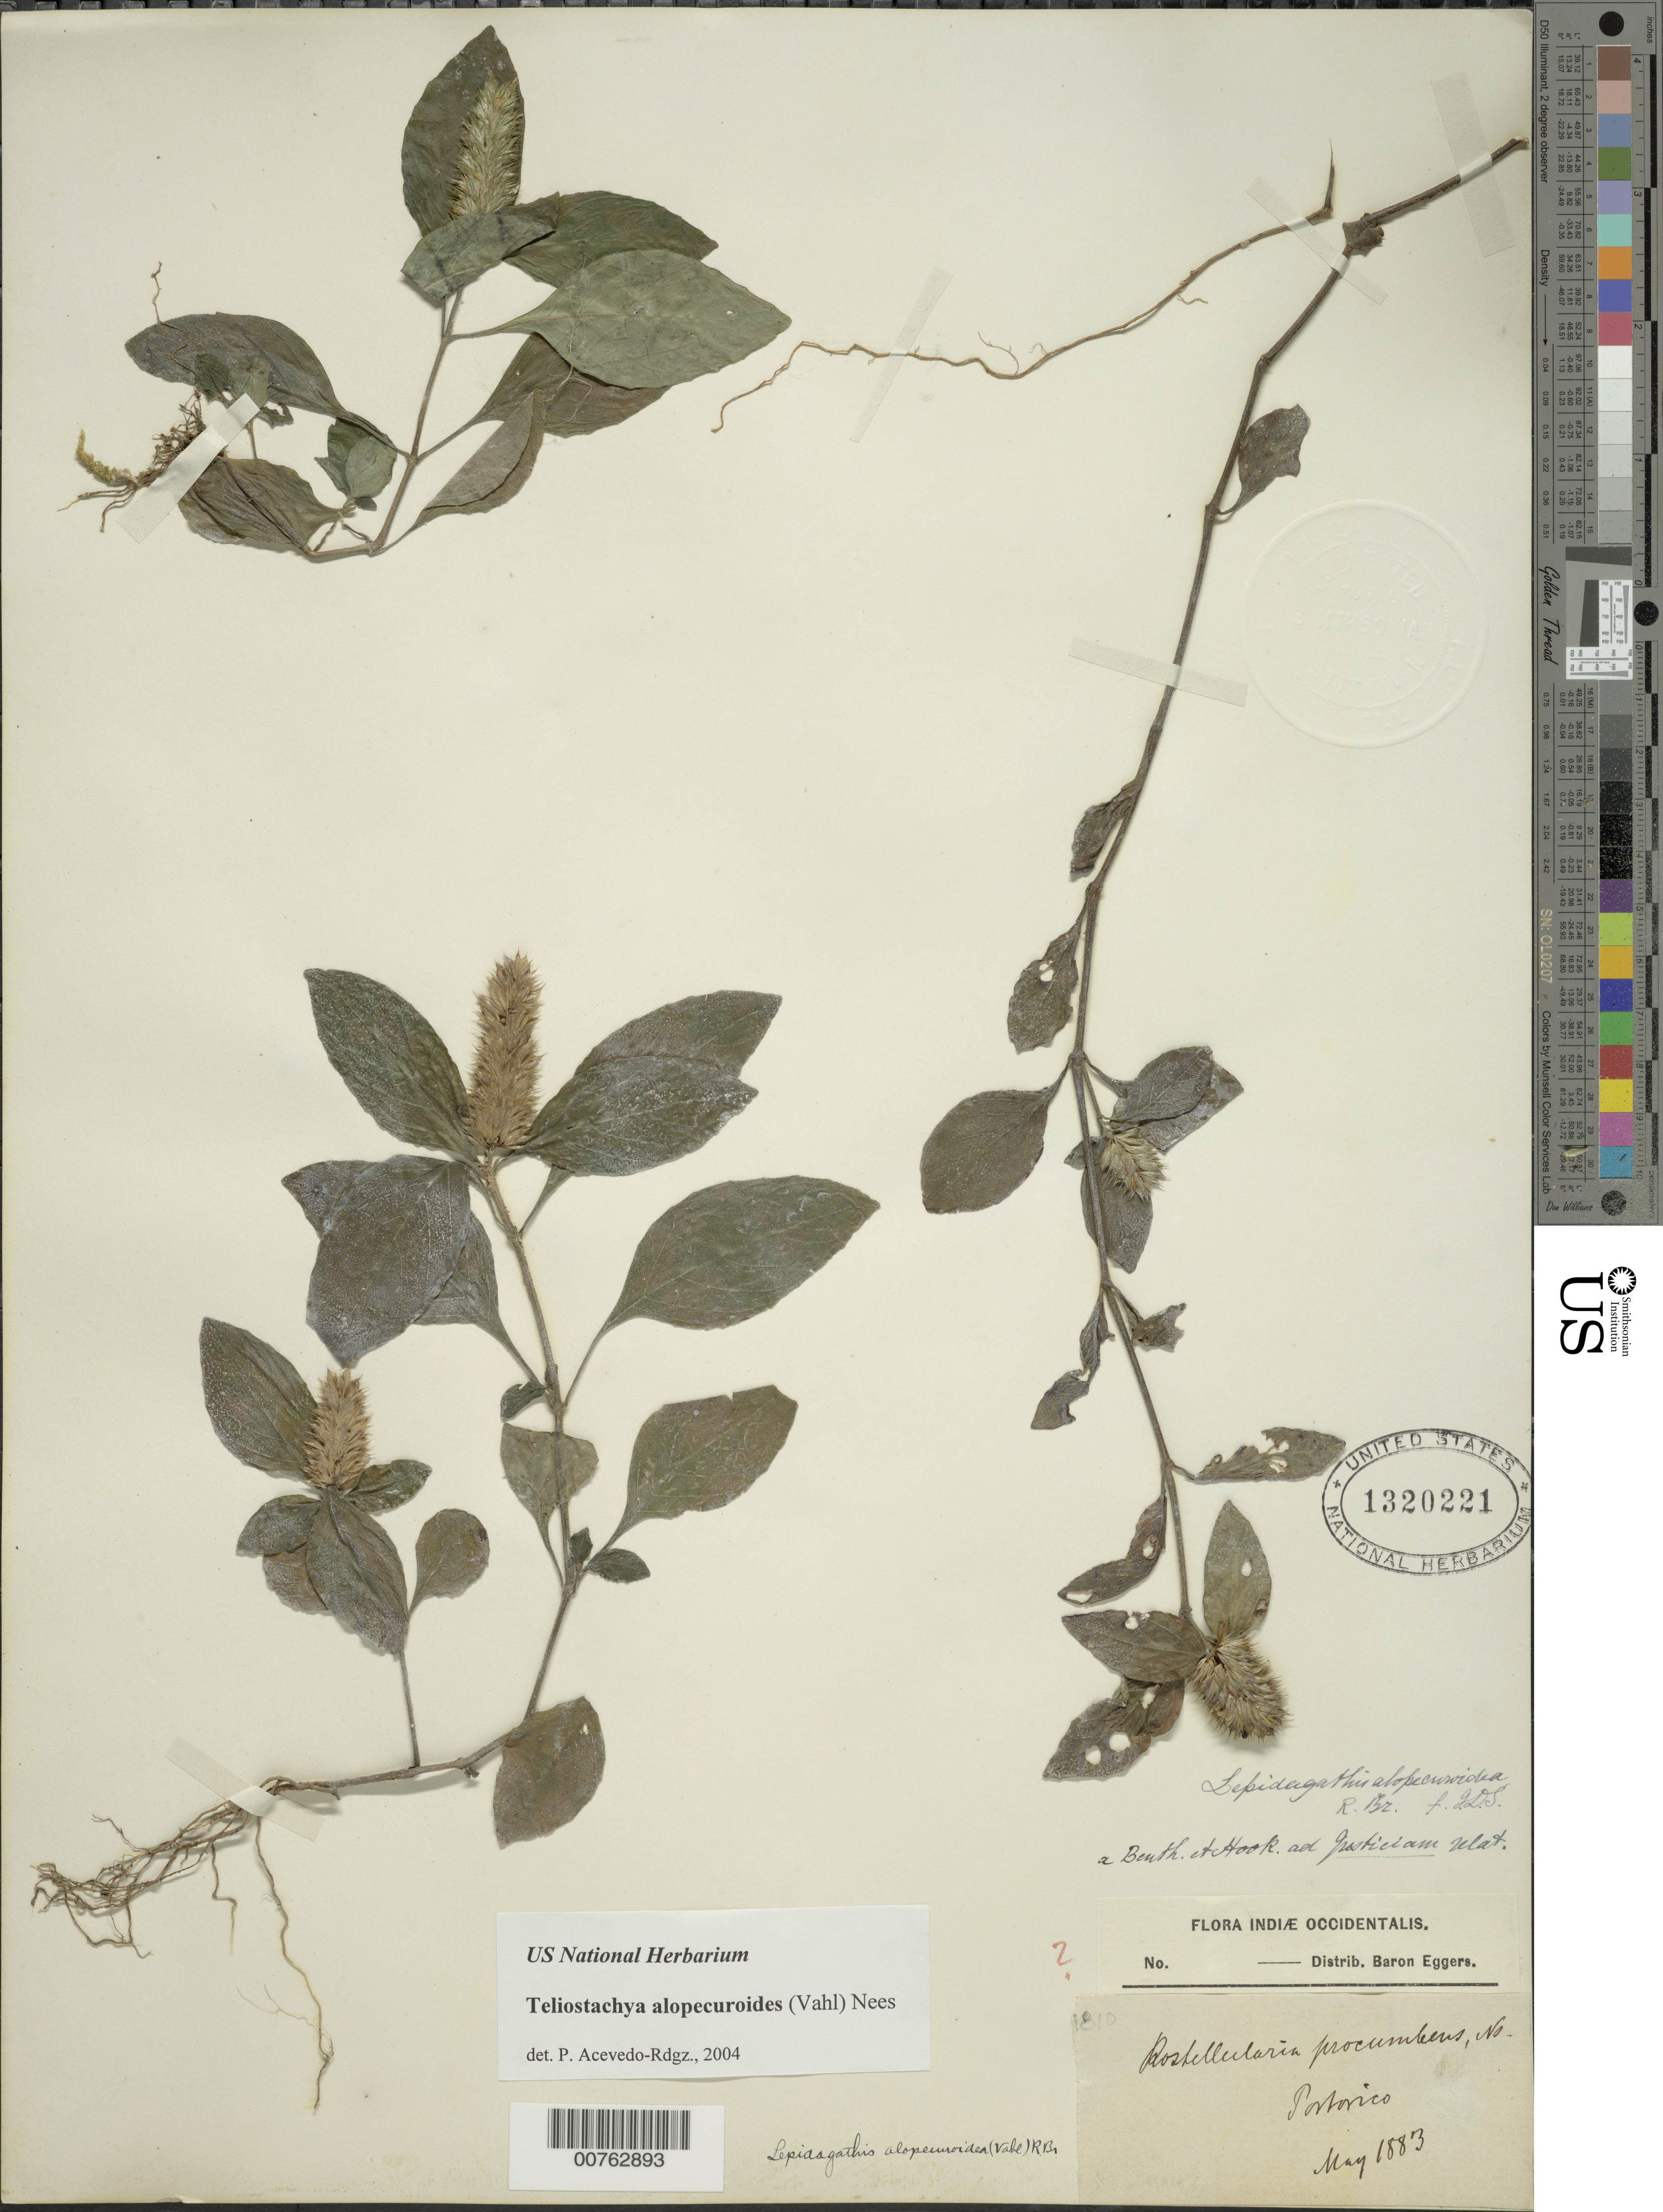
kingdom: Plantae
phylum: Tracheophyta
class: Magnoliopsida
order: Lamiales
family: Acanthaceae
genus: Teliostachya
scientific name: Teliostachya alopecuroidea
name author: (Vahl) Nees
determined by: Acevedo-Rodríguez, P., (BOT), Smithsonian Institution - National Museum of Natural History (UNITED STATES)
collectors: H. F. A. von Eggers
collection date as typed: May 1883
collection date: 1883-05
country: Puerto Rico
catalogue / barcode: US 1320221